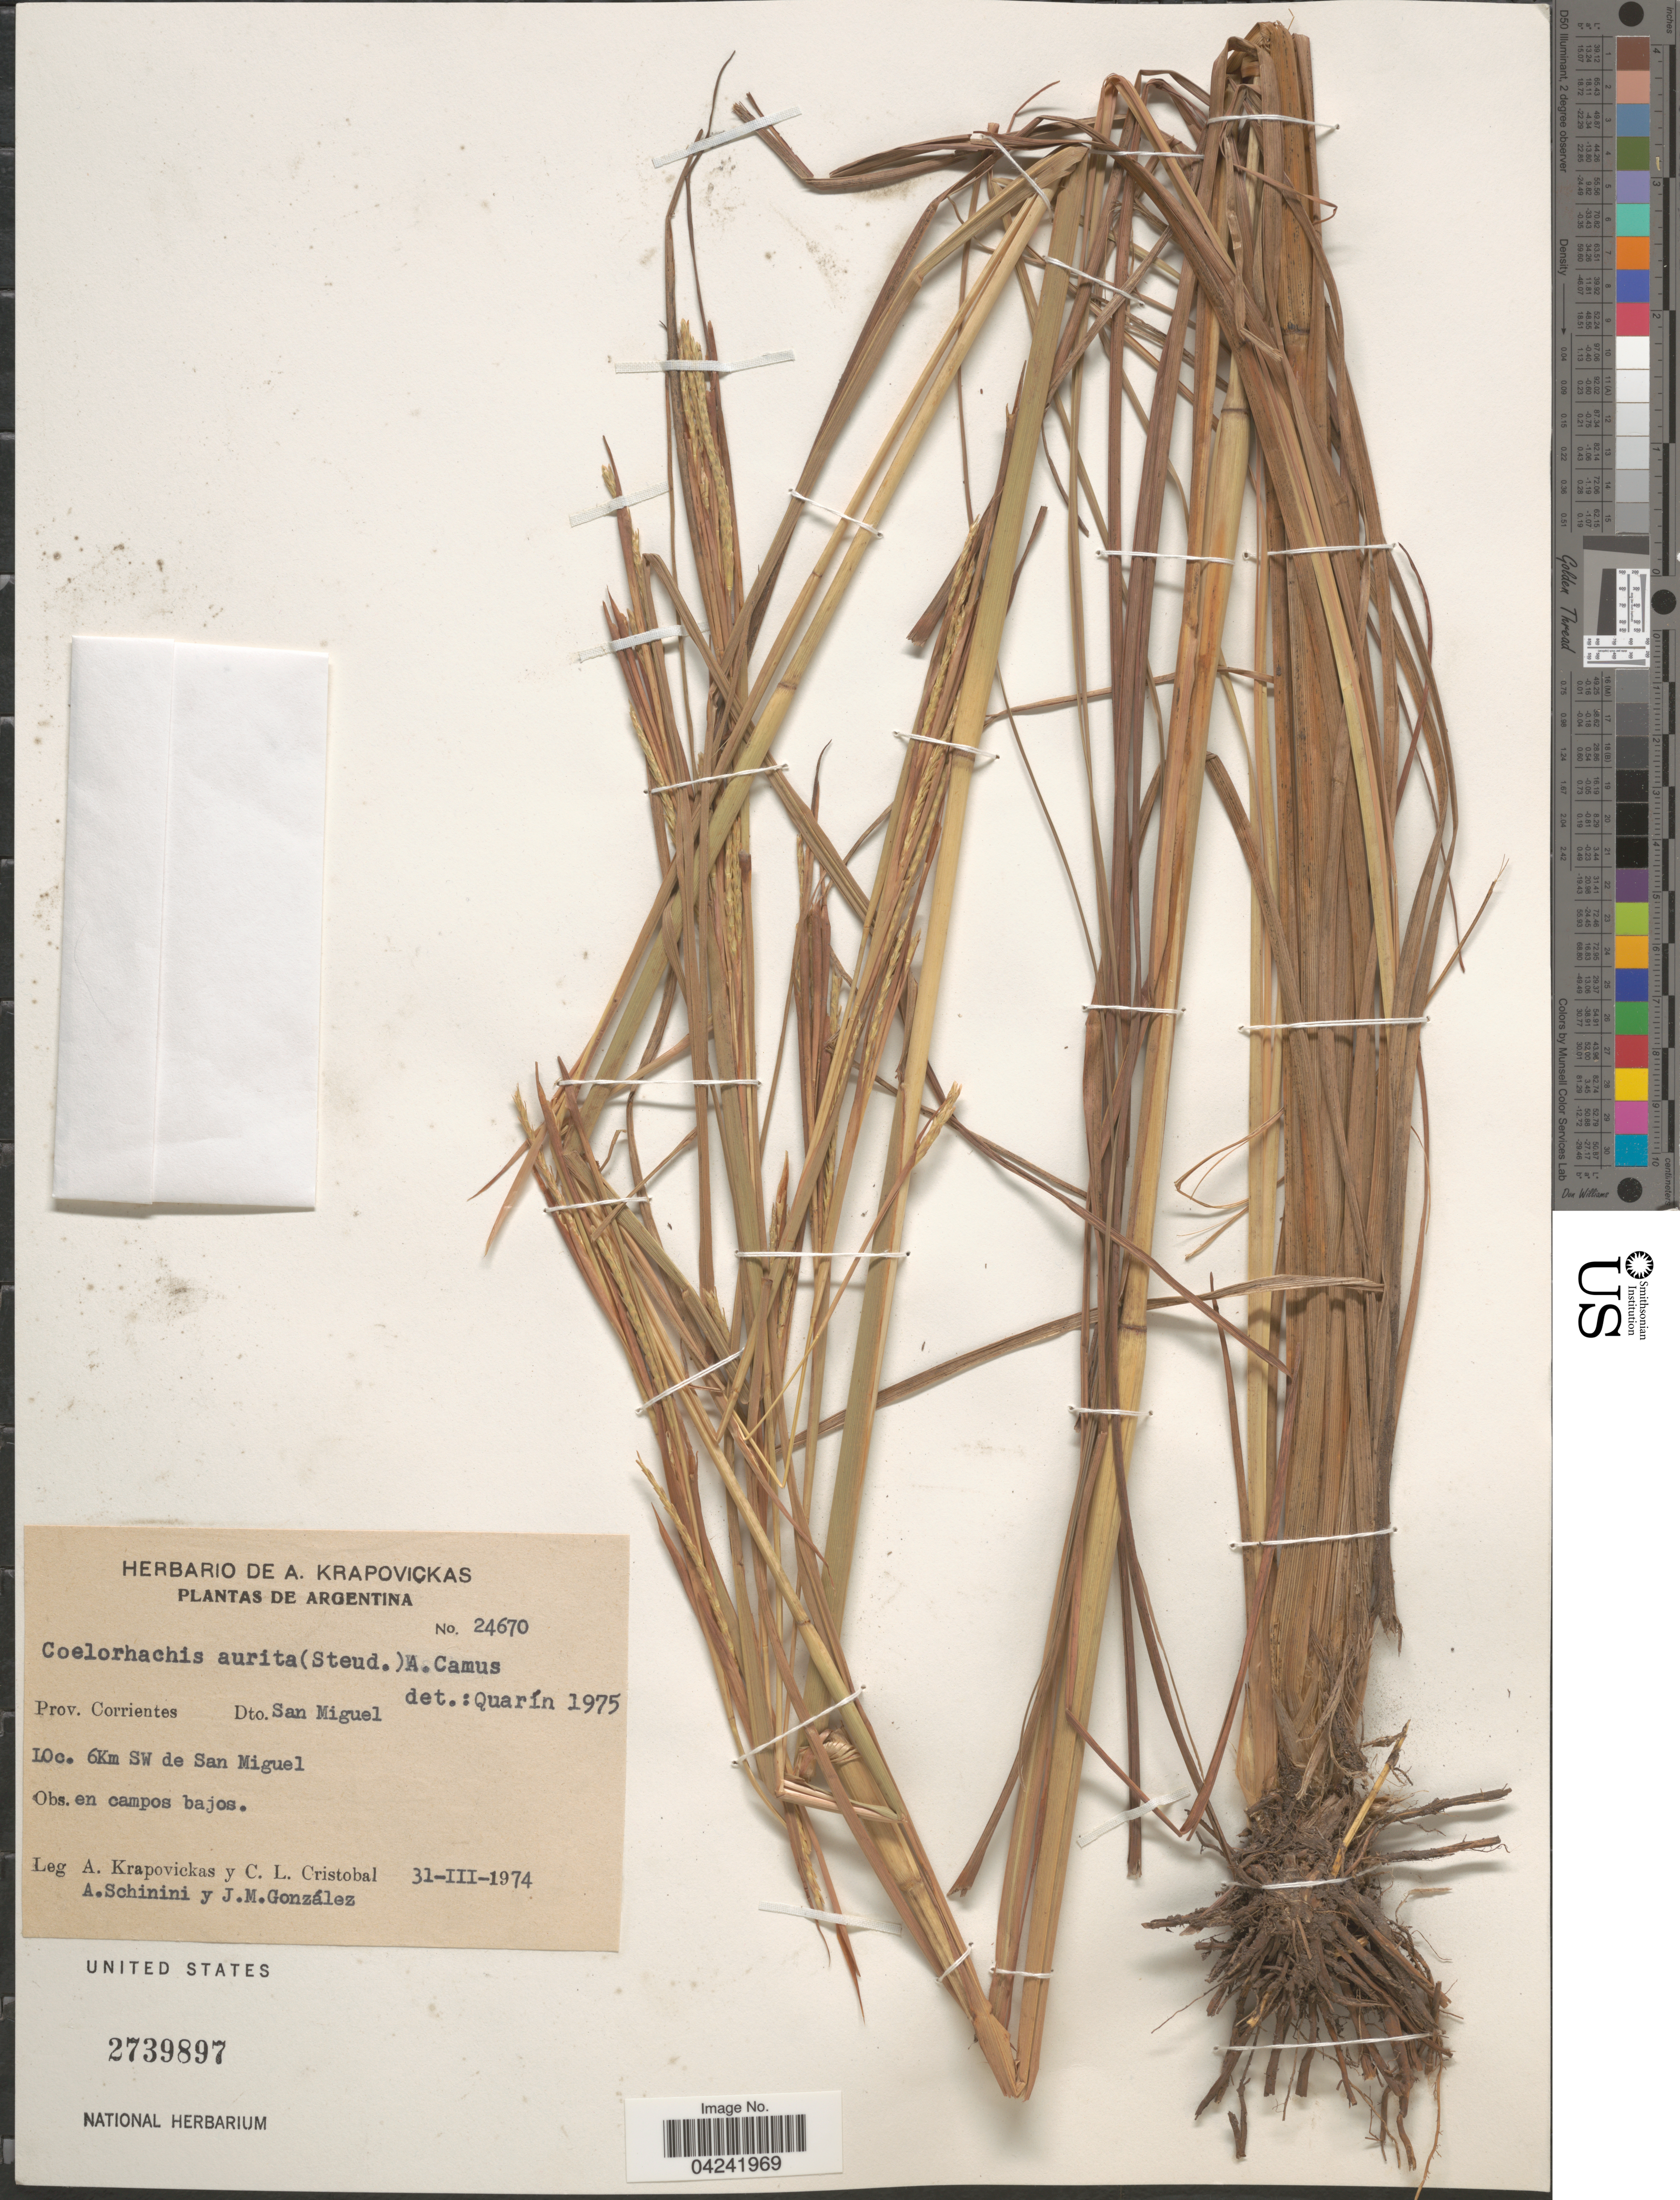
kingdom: Plantae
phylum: Tracheophyta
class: Liliopsida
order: Poales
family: Poaceae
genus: Mnesithea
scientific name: Mnesithea aurita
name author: (Steud.) de Koning & Sosef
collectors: A. Krapovickas, C. Cristobal, A. Schinini & J. M. Gonzalez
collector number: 24670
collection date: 1974-03-31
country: Argentina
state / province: Corrientes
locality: Dto. San Miguel. 6Km SW de San Miguel.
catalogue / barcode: US 2739897